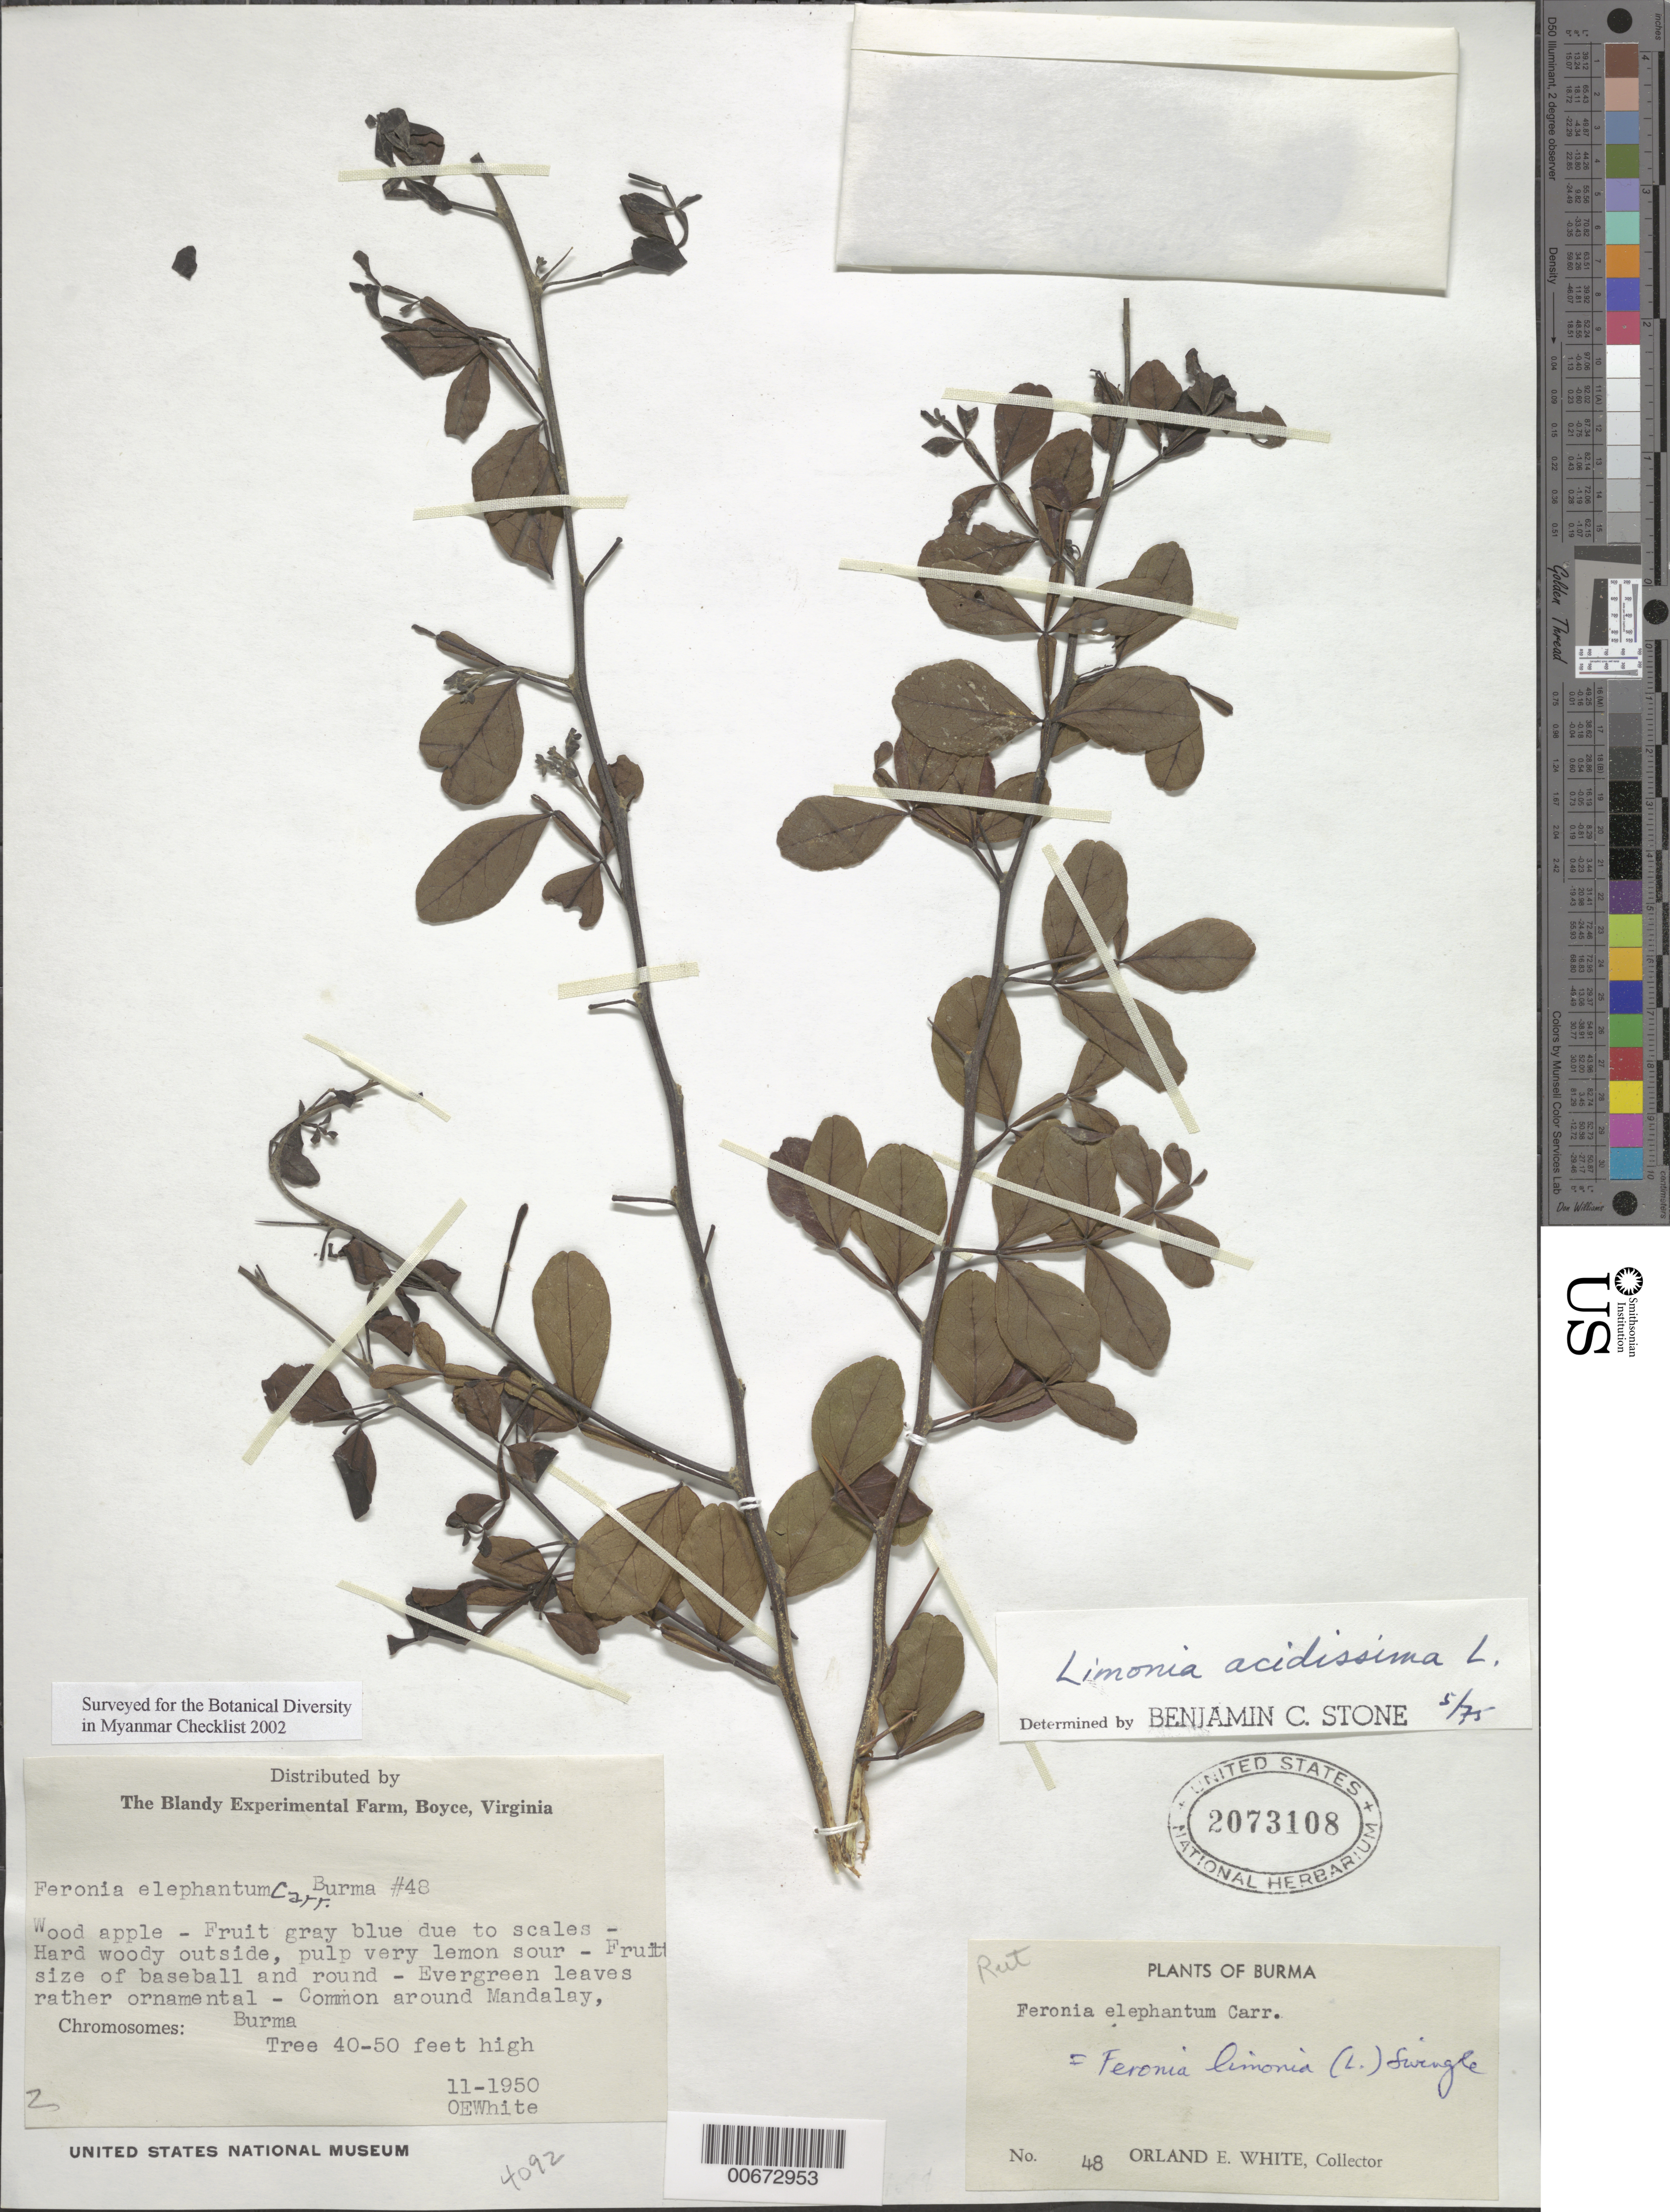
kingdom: Plantae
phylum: Tracheophyta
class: Magnoliopsida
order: Sapindales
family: Rutaceae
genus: Limonia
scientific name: Limonia acidissima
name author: L.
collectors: O. E. White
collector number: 48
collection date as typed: Nov 1950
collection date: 1950-11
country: Myanmar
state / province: Mandalay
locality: Mandalay.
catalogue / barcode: US 2073108